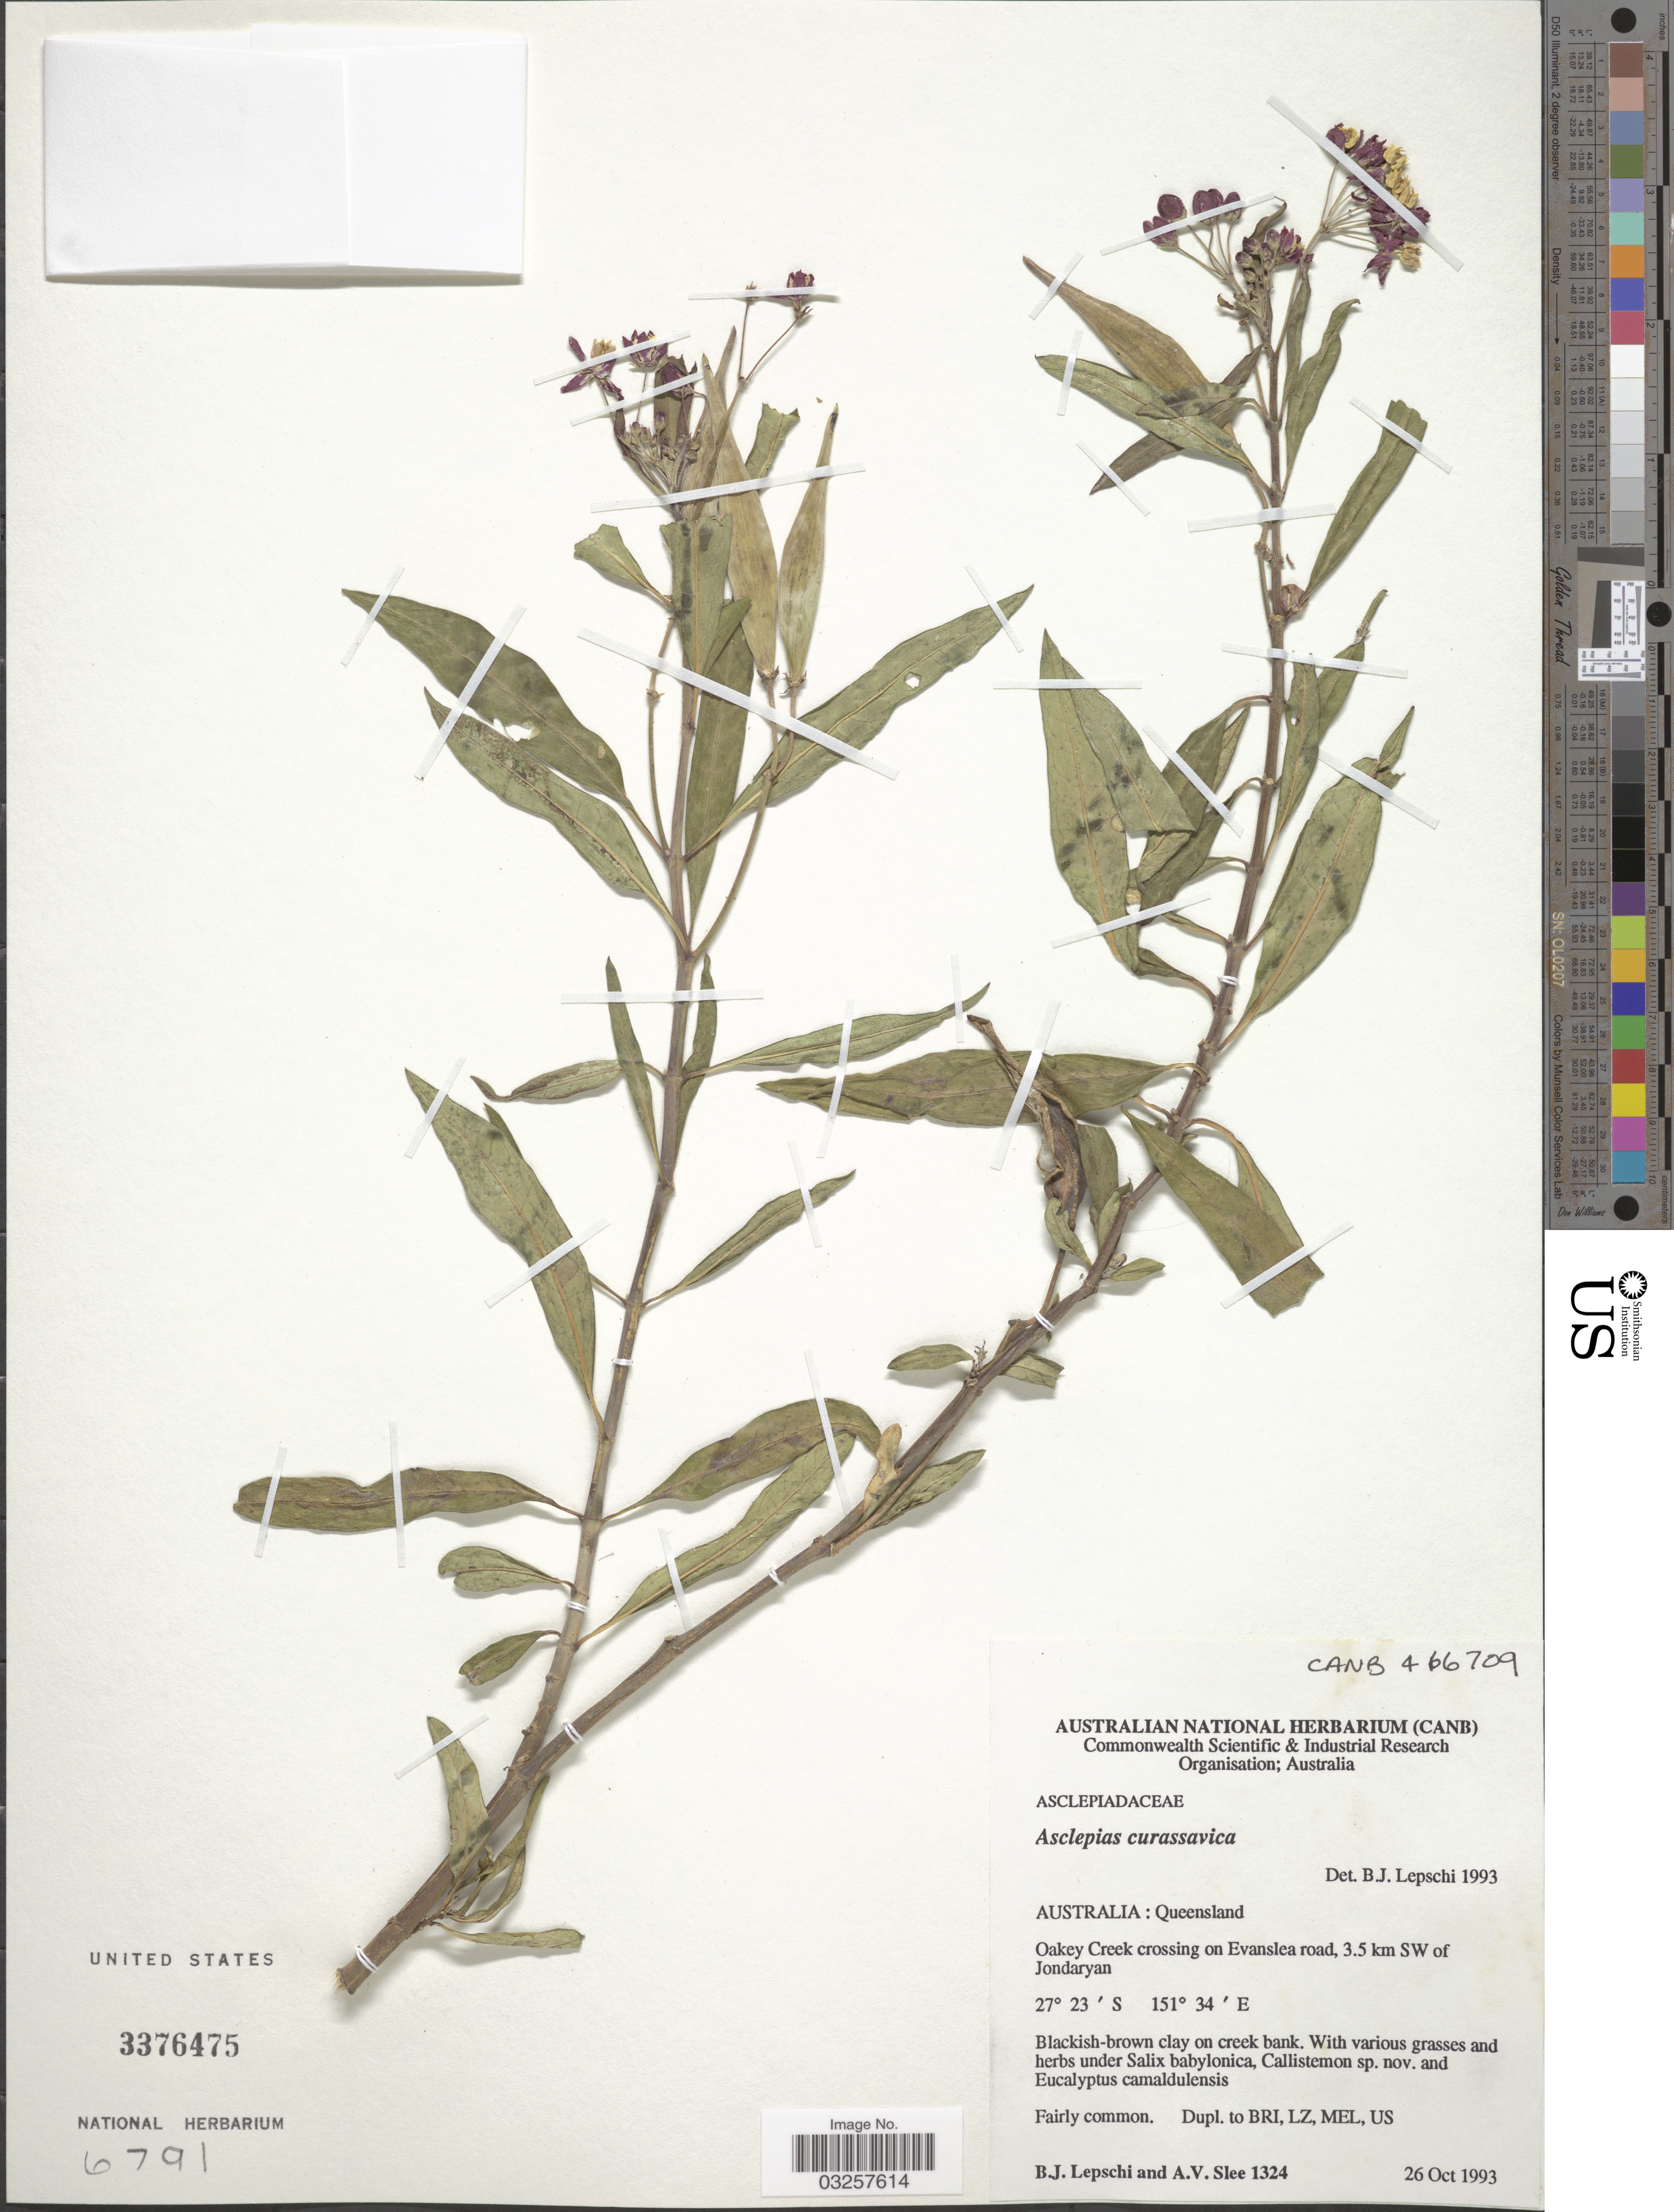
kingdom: Plantae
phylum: Tracheophyta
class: Magnoliopsida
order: Gentianales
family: Apocynaceae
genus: Asclepias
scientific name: Asclepias curassavica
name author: L.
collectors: B. Lepschi & A. Slee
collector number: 1324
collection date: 1993-10-26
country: Australia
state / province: Queensland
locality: Oakey Creek crossing on Evanslea road, 3.5 km SW of Jondaryan.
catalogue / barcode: US 3376475